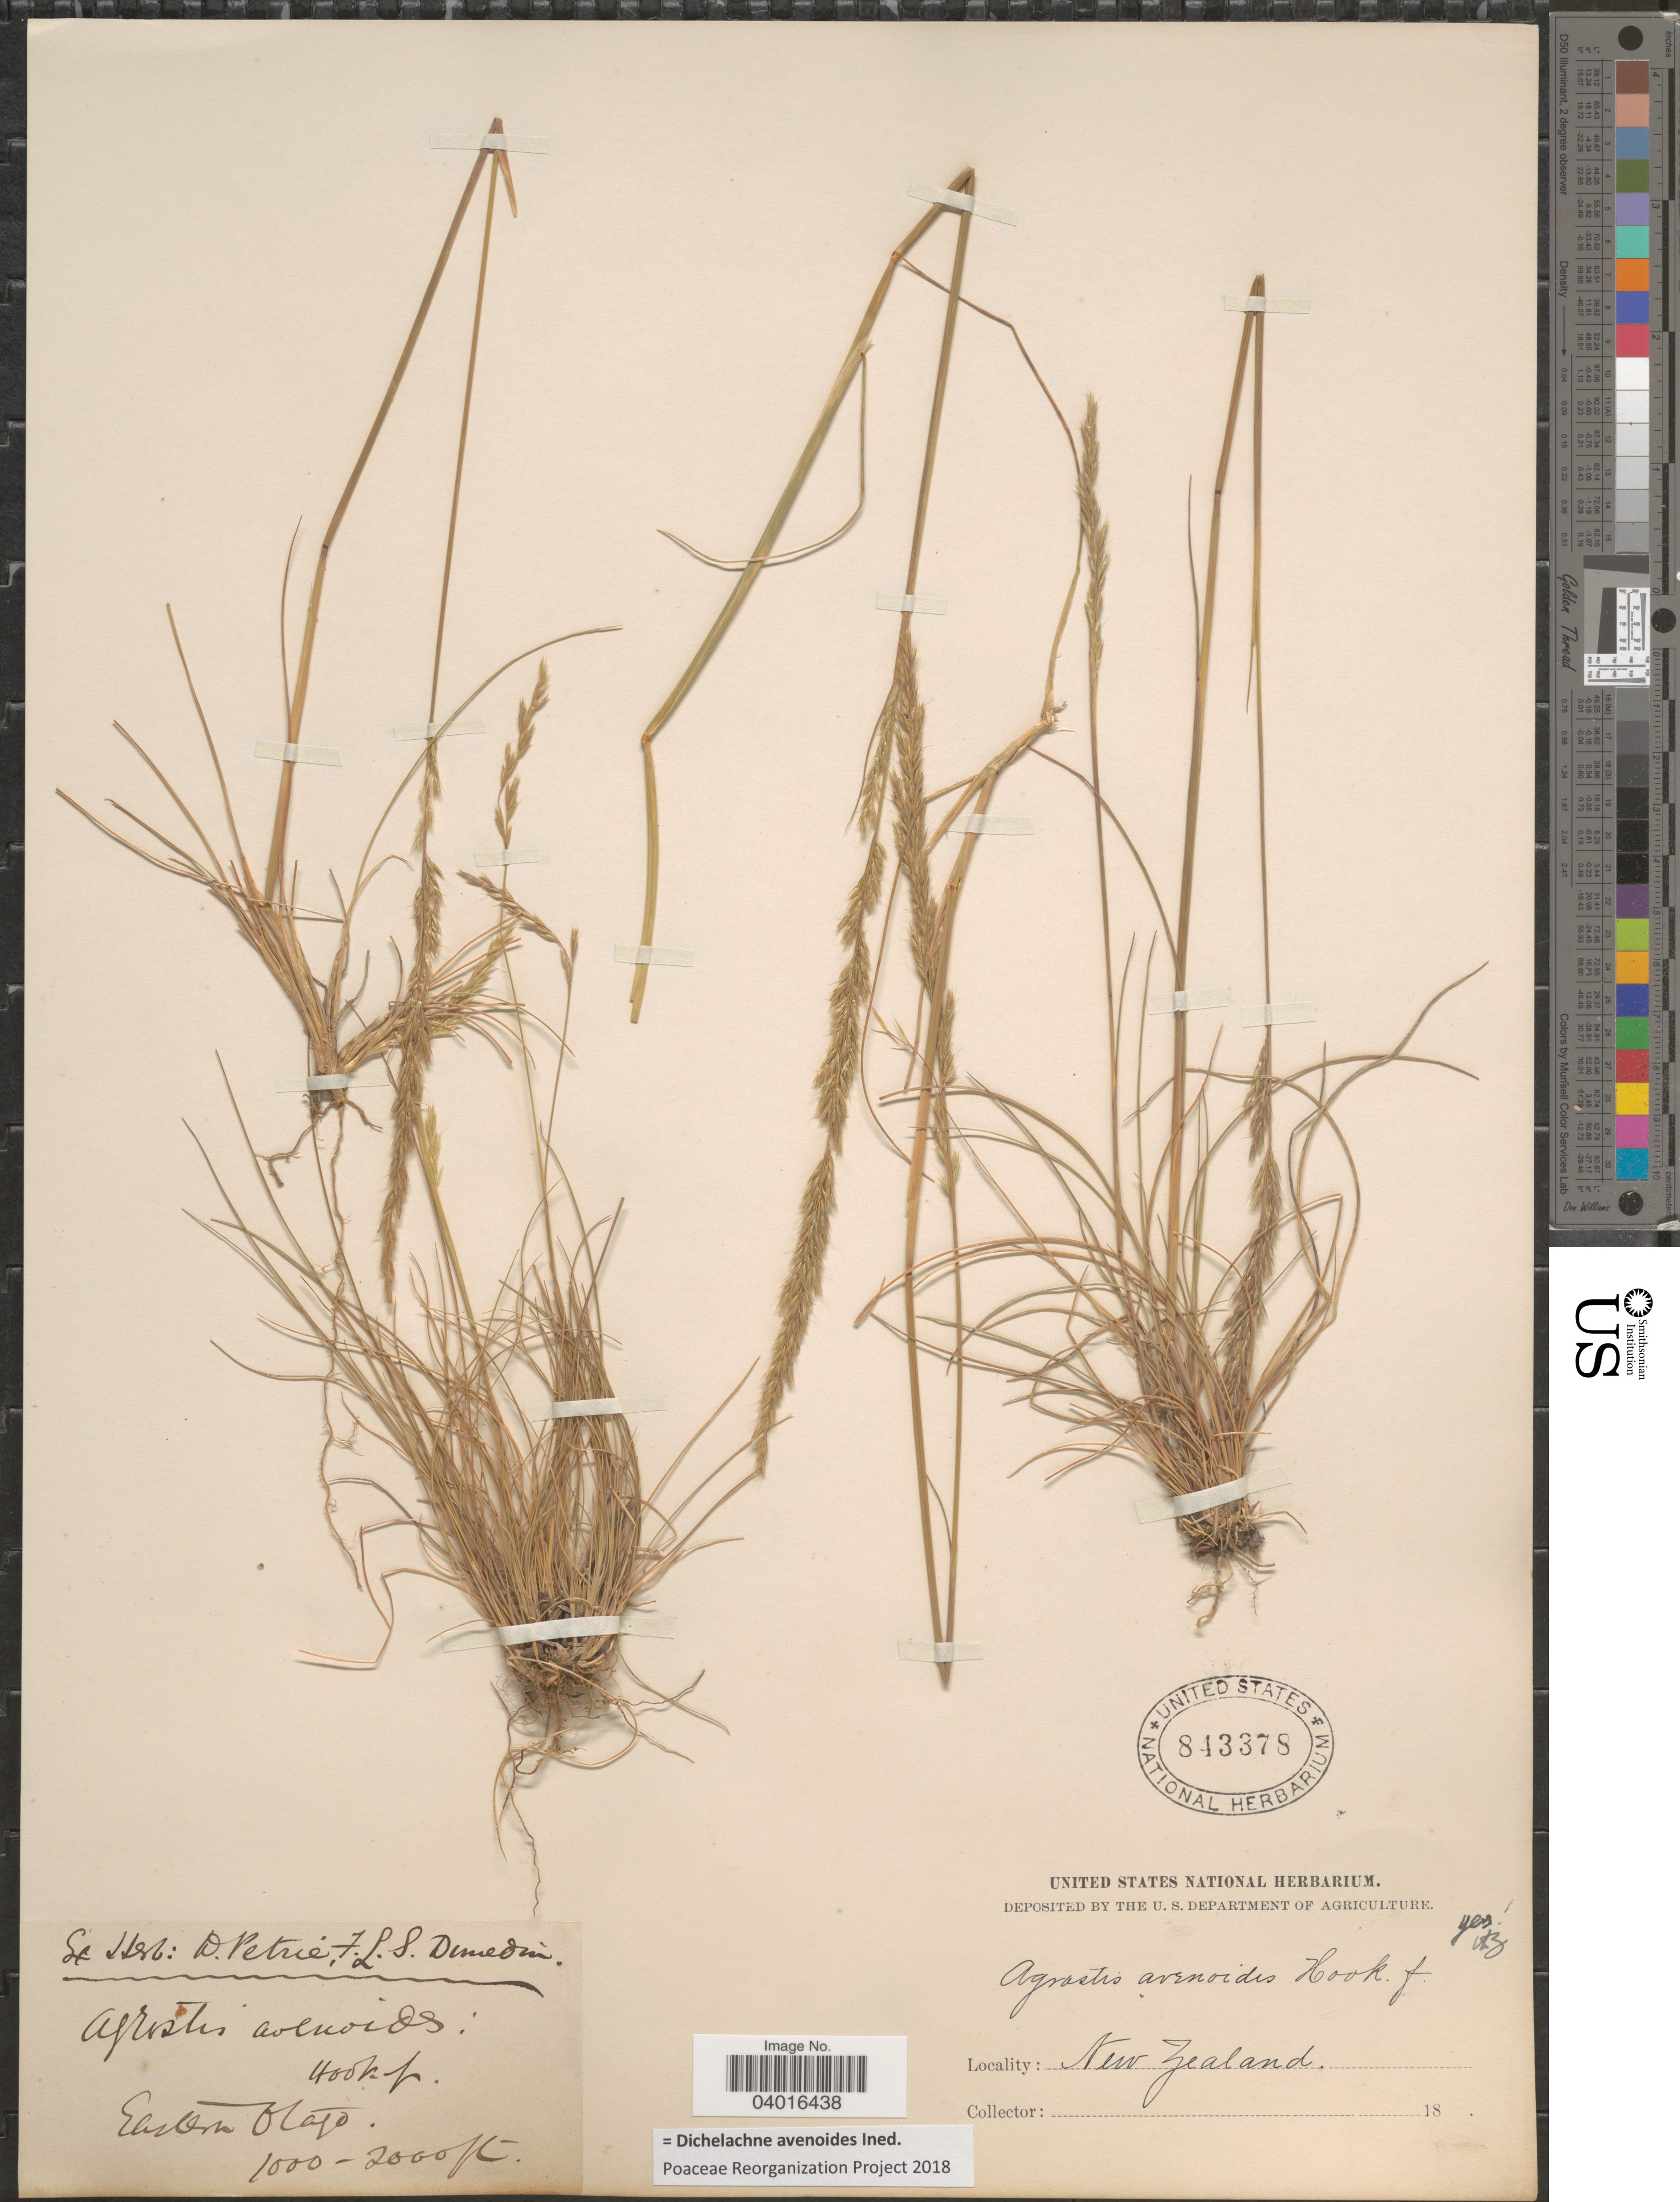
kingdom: Plantae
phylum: Tracheophyta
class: Liliopsida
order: Poales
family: Poaceae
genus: Pentapogon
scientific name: Pentapogon avenoides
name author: (Hook. f.) P.M. Peterson et al.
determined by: Wagner, W. L., (BOT), Smithsonian Institution - National Museum of Natural History (UNITED STATES)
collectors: Ex Herb. D. Petrie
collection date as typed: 18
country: New Zealand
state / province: Otago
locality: Eastern Otago.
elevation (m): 305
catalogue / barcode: US 843378